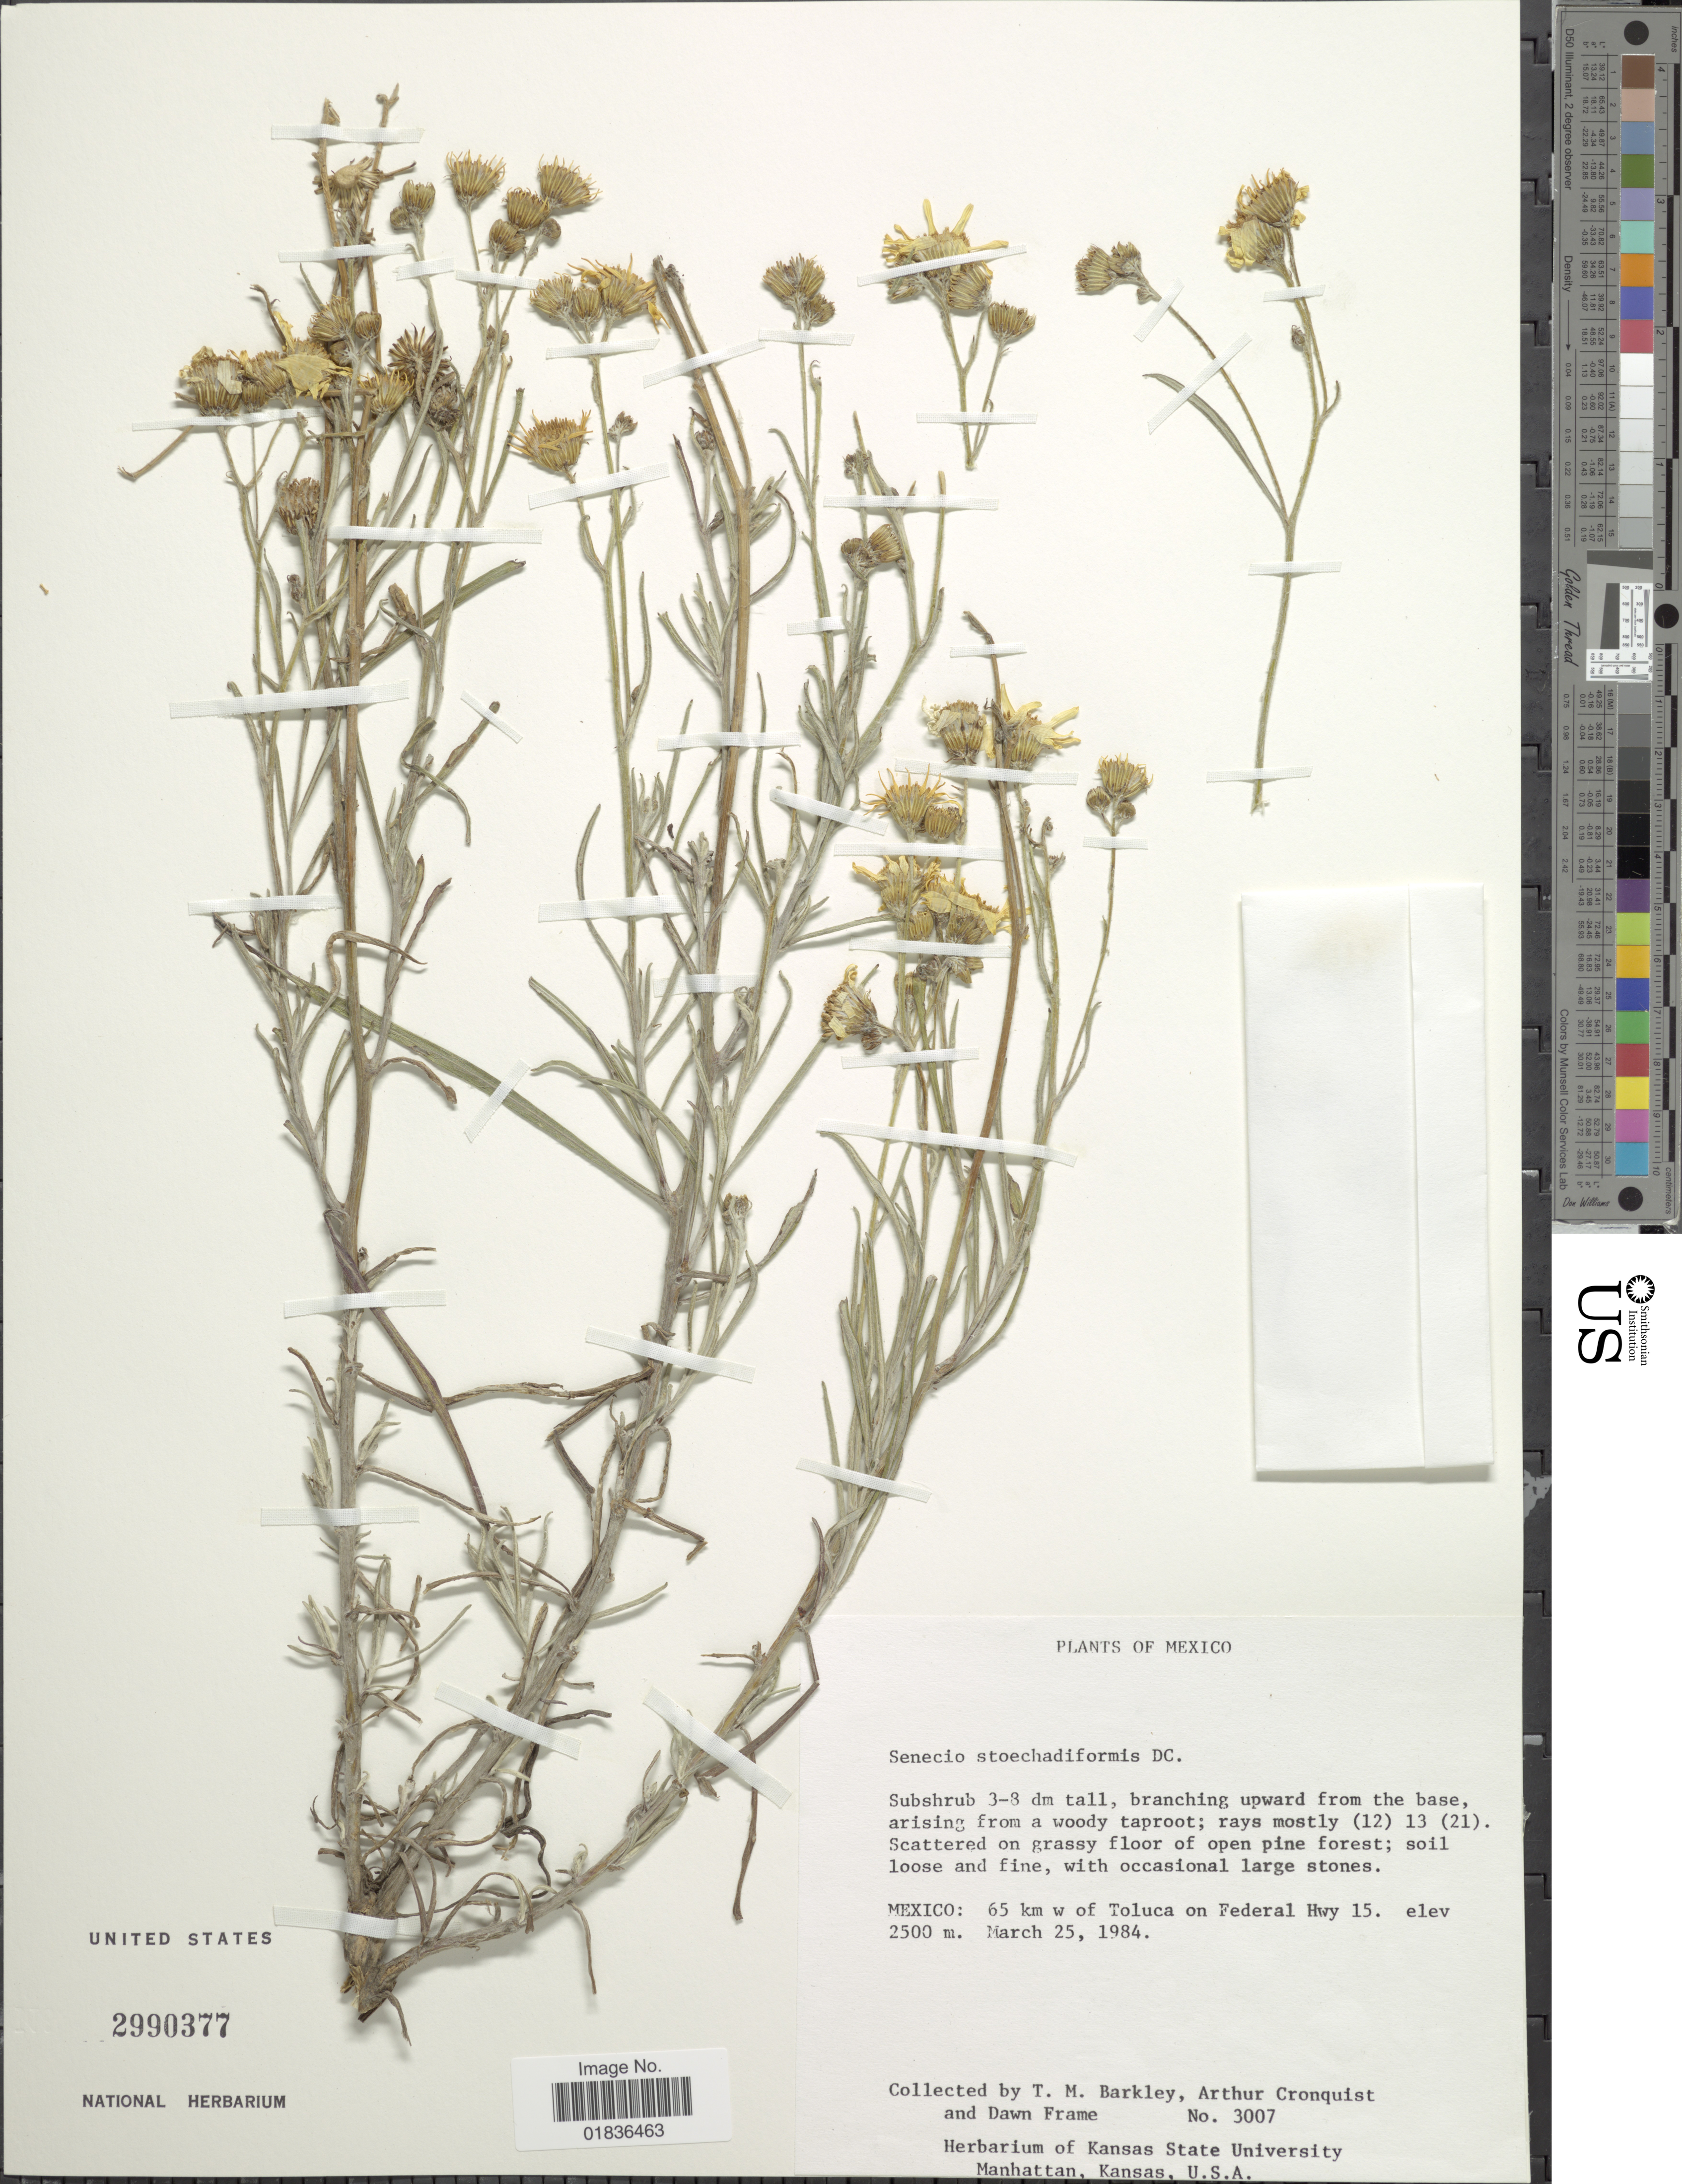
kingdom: Plantae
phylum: Tracheophyta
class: Magnoliopsida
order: Asterales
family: Asteraceae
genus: Senecio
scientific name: Senecio stoechadiformis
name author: DC.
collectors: T. M. Barkley, A. J. Cronquist & D. Frame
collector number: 3007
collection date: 1984-03-25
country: Mexico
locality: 65 km w of Toluca on Federal Hwy 15.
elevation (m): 2500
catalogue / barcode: US 2990377